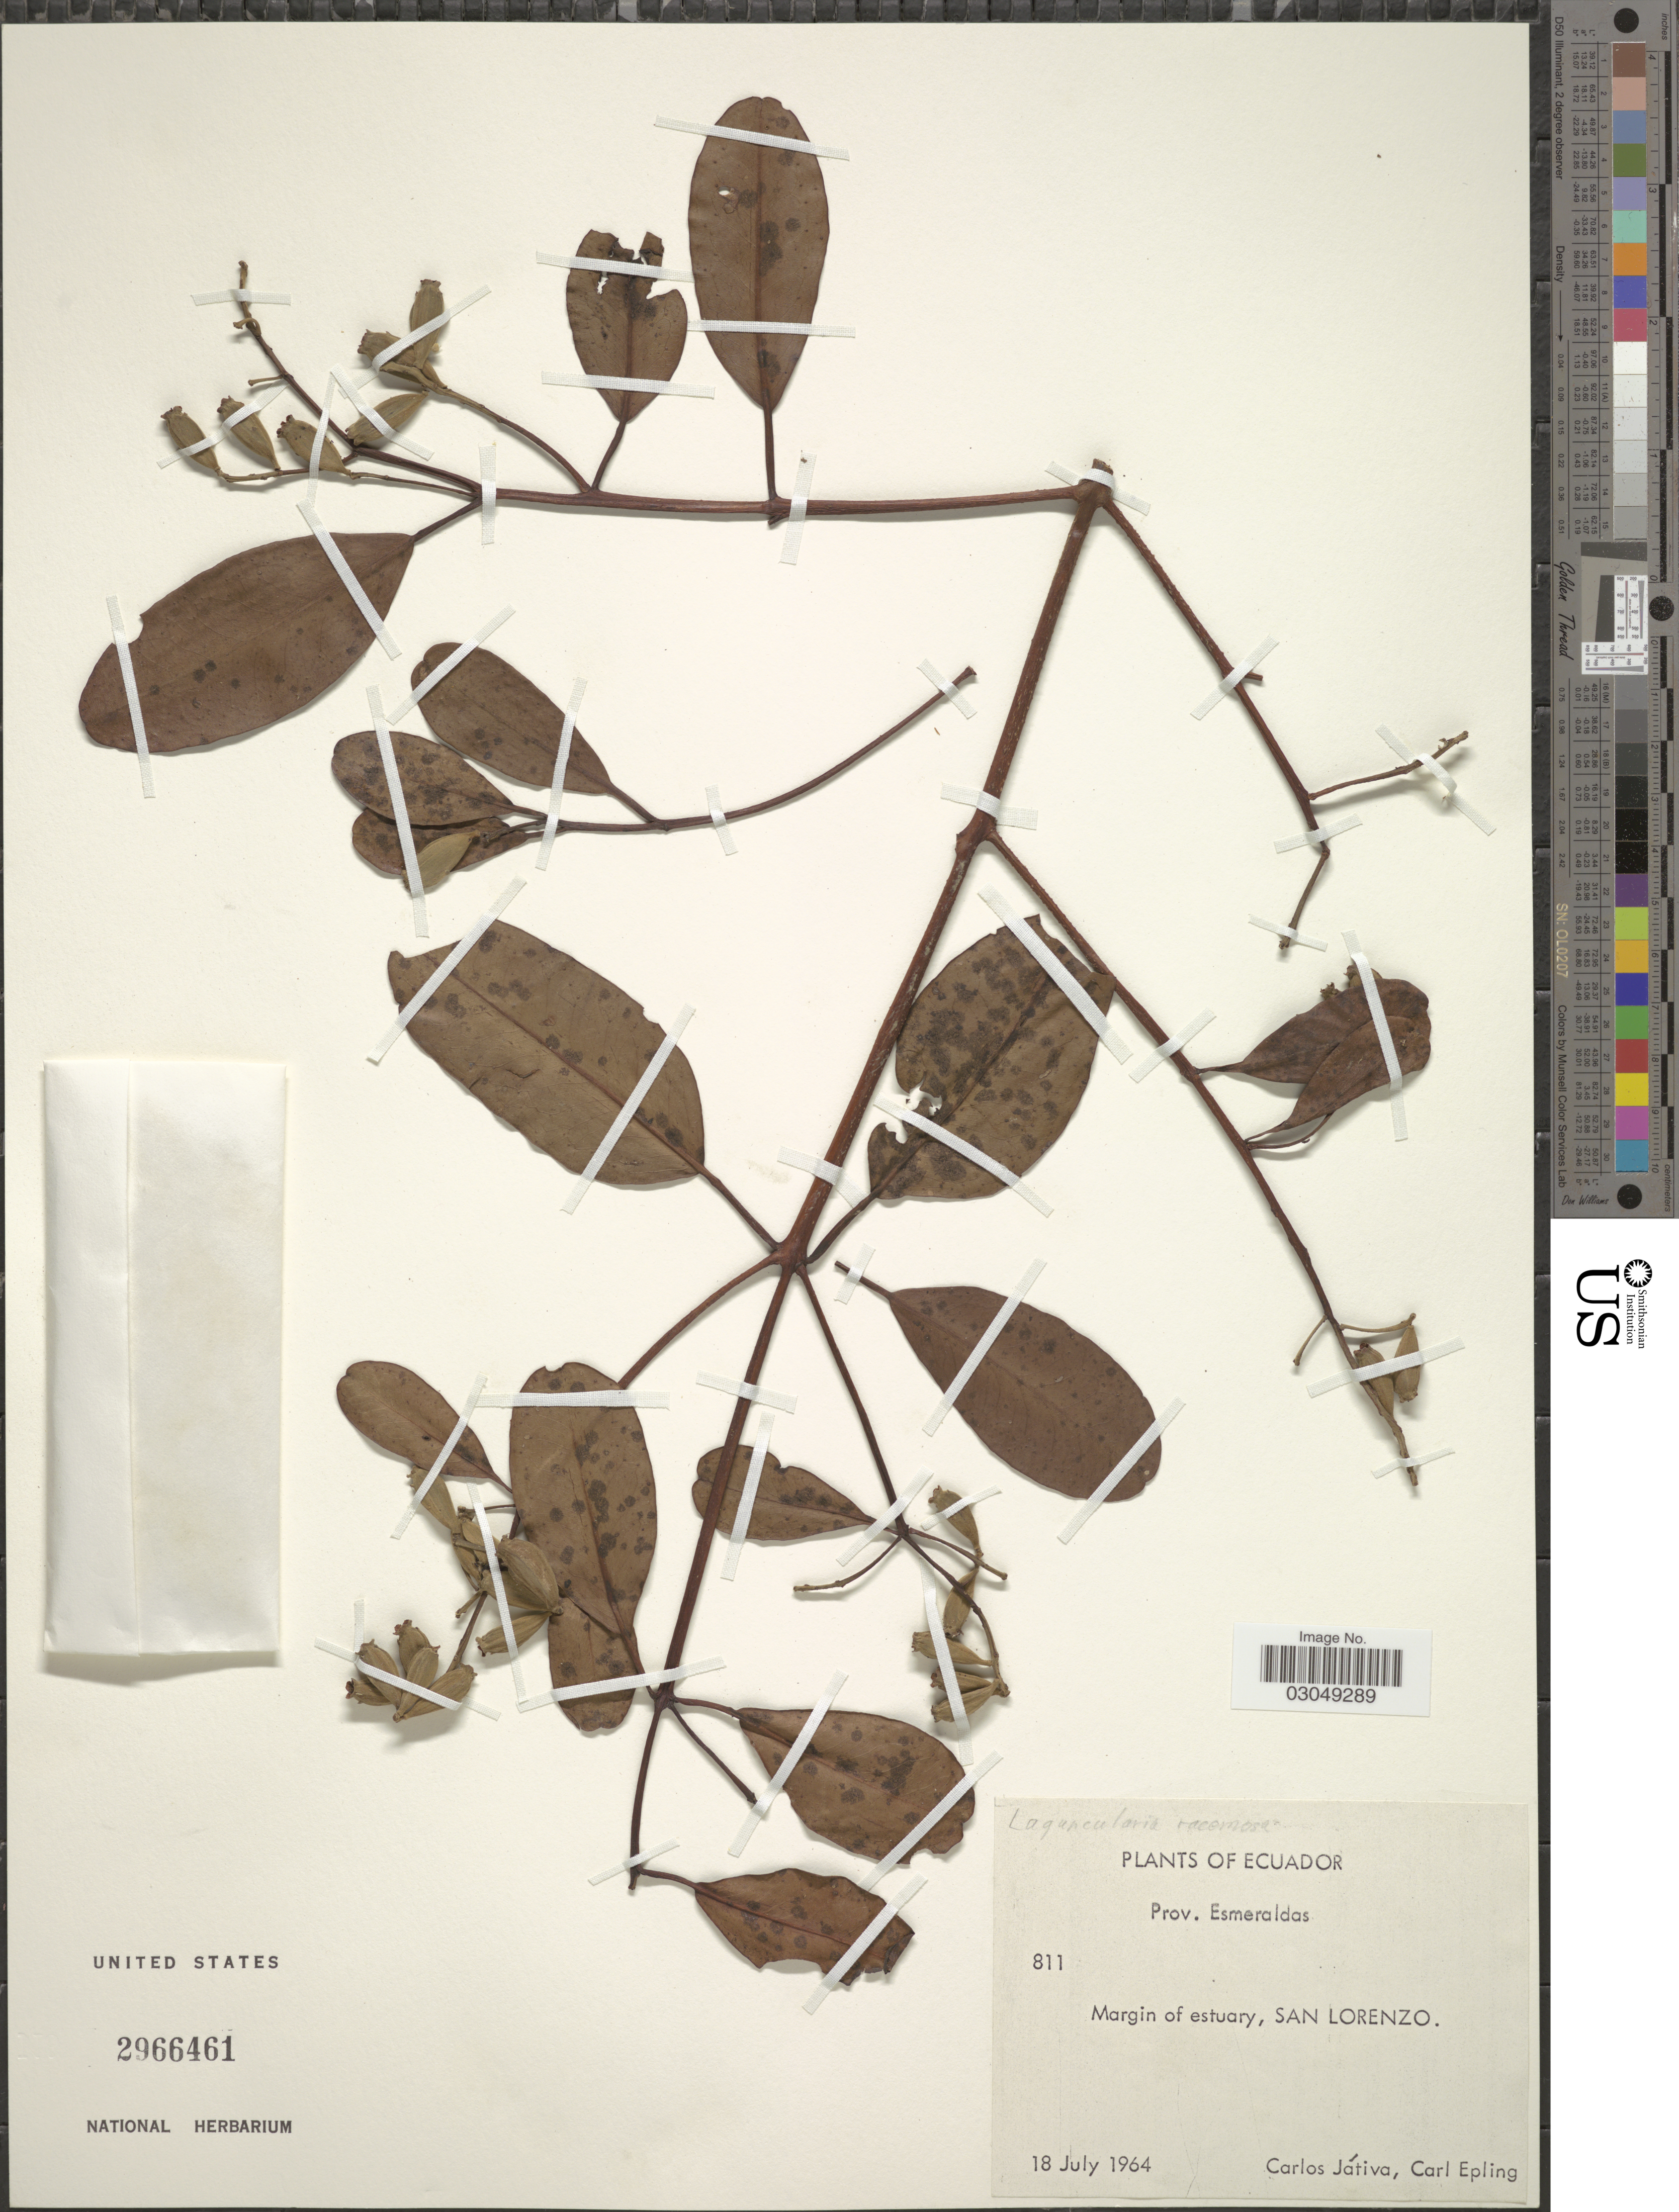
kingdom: Plantae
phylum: Tracheophyta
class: Magnoliopsida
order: Myrtales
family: Combretaceae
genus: Laguncularia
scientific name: Laguncularia racemosa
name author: (L.) C.F. Gaertn.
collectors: C. D. Játiva & C. C. Epling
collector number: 811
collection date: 1964-07-18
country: Ecuador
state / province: Esmeraldas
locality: Margin of estuary, San Lorenzo.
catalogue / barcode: US 2966461